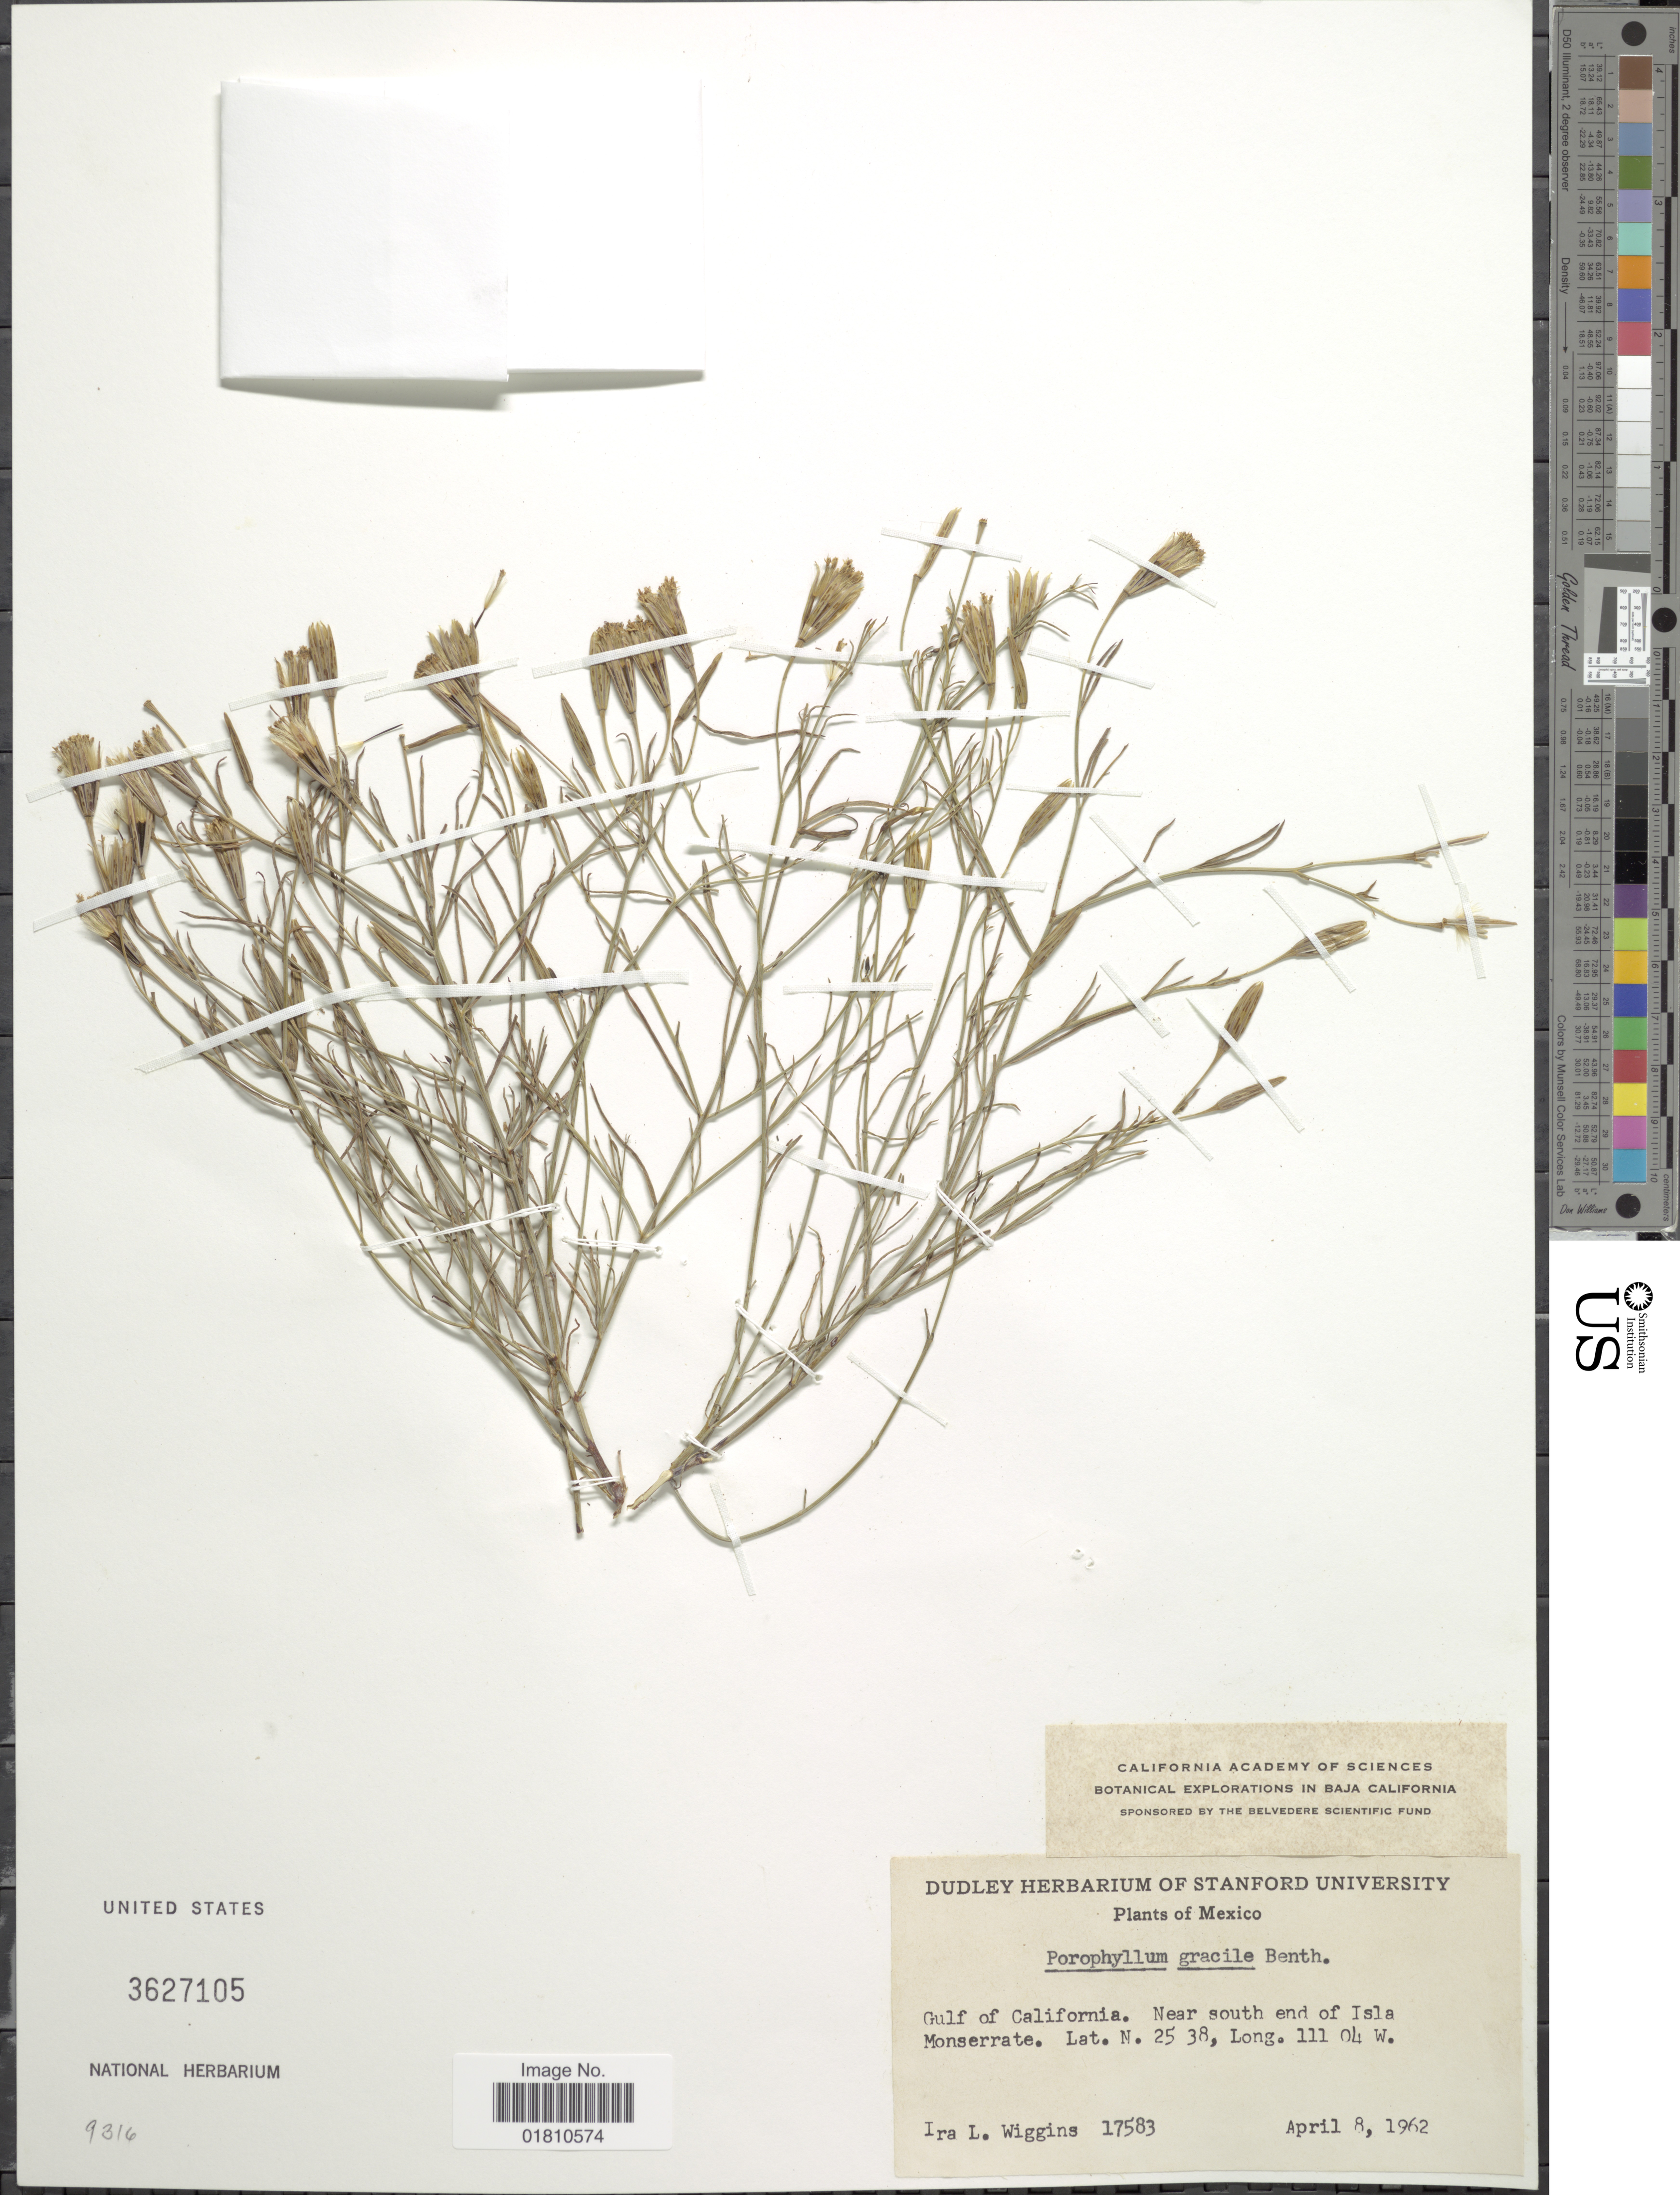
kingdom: Plantae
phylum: Tracheophyta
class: Magnoliopsida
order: Asterales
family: Asteraceae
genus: Porophyllum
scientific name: Porophyllum gracile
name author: Benth.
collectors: I. L. Wiggins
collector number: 17583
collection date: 1962-04-08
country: Mexico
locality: Gulf of California, near south end of Isla Monserrate.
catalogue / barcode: US 3627105